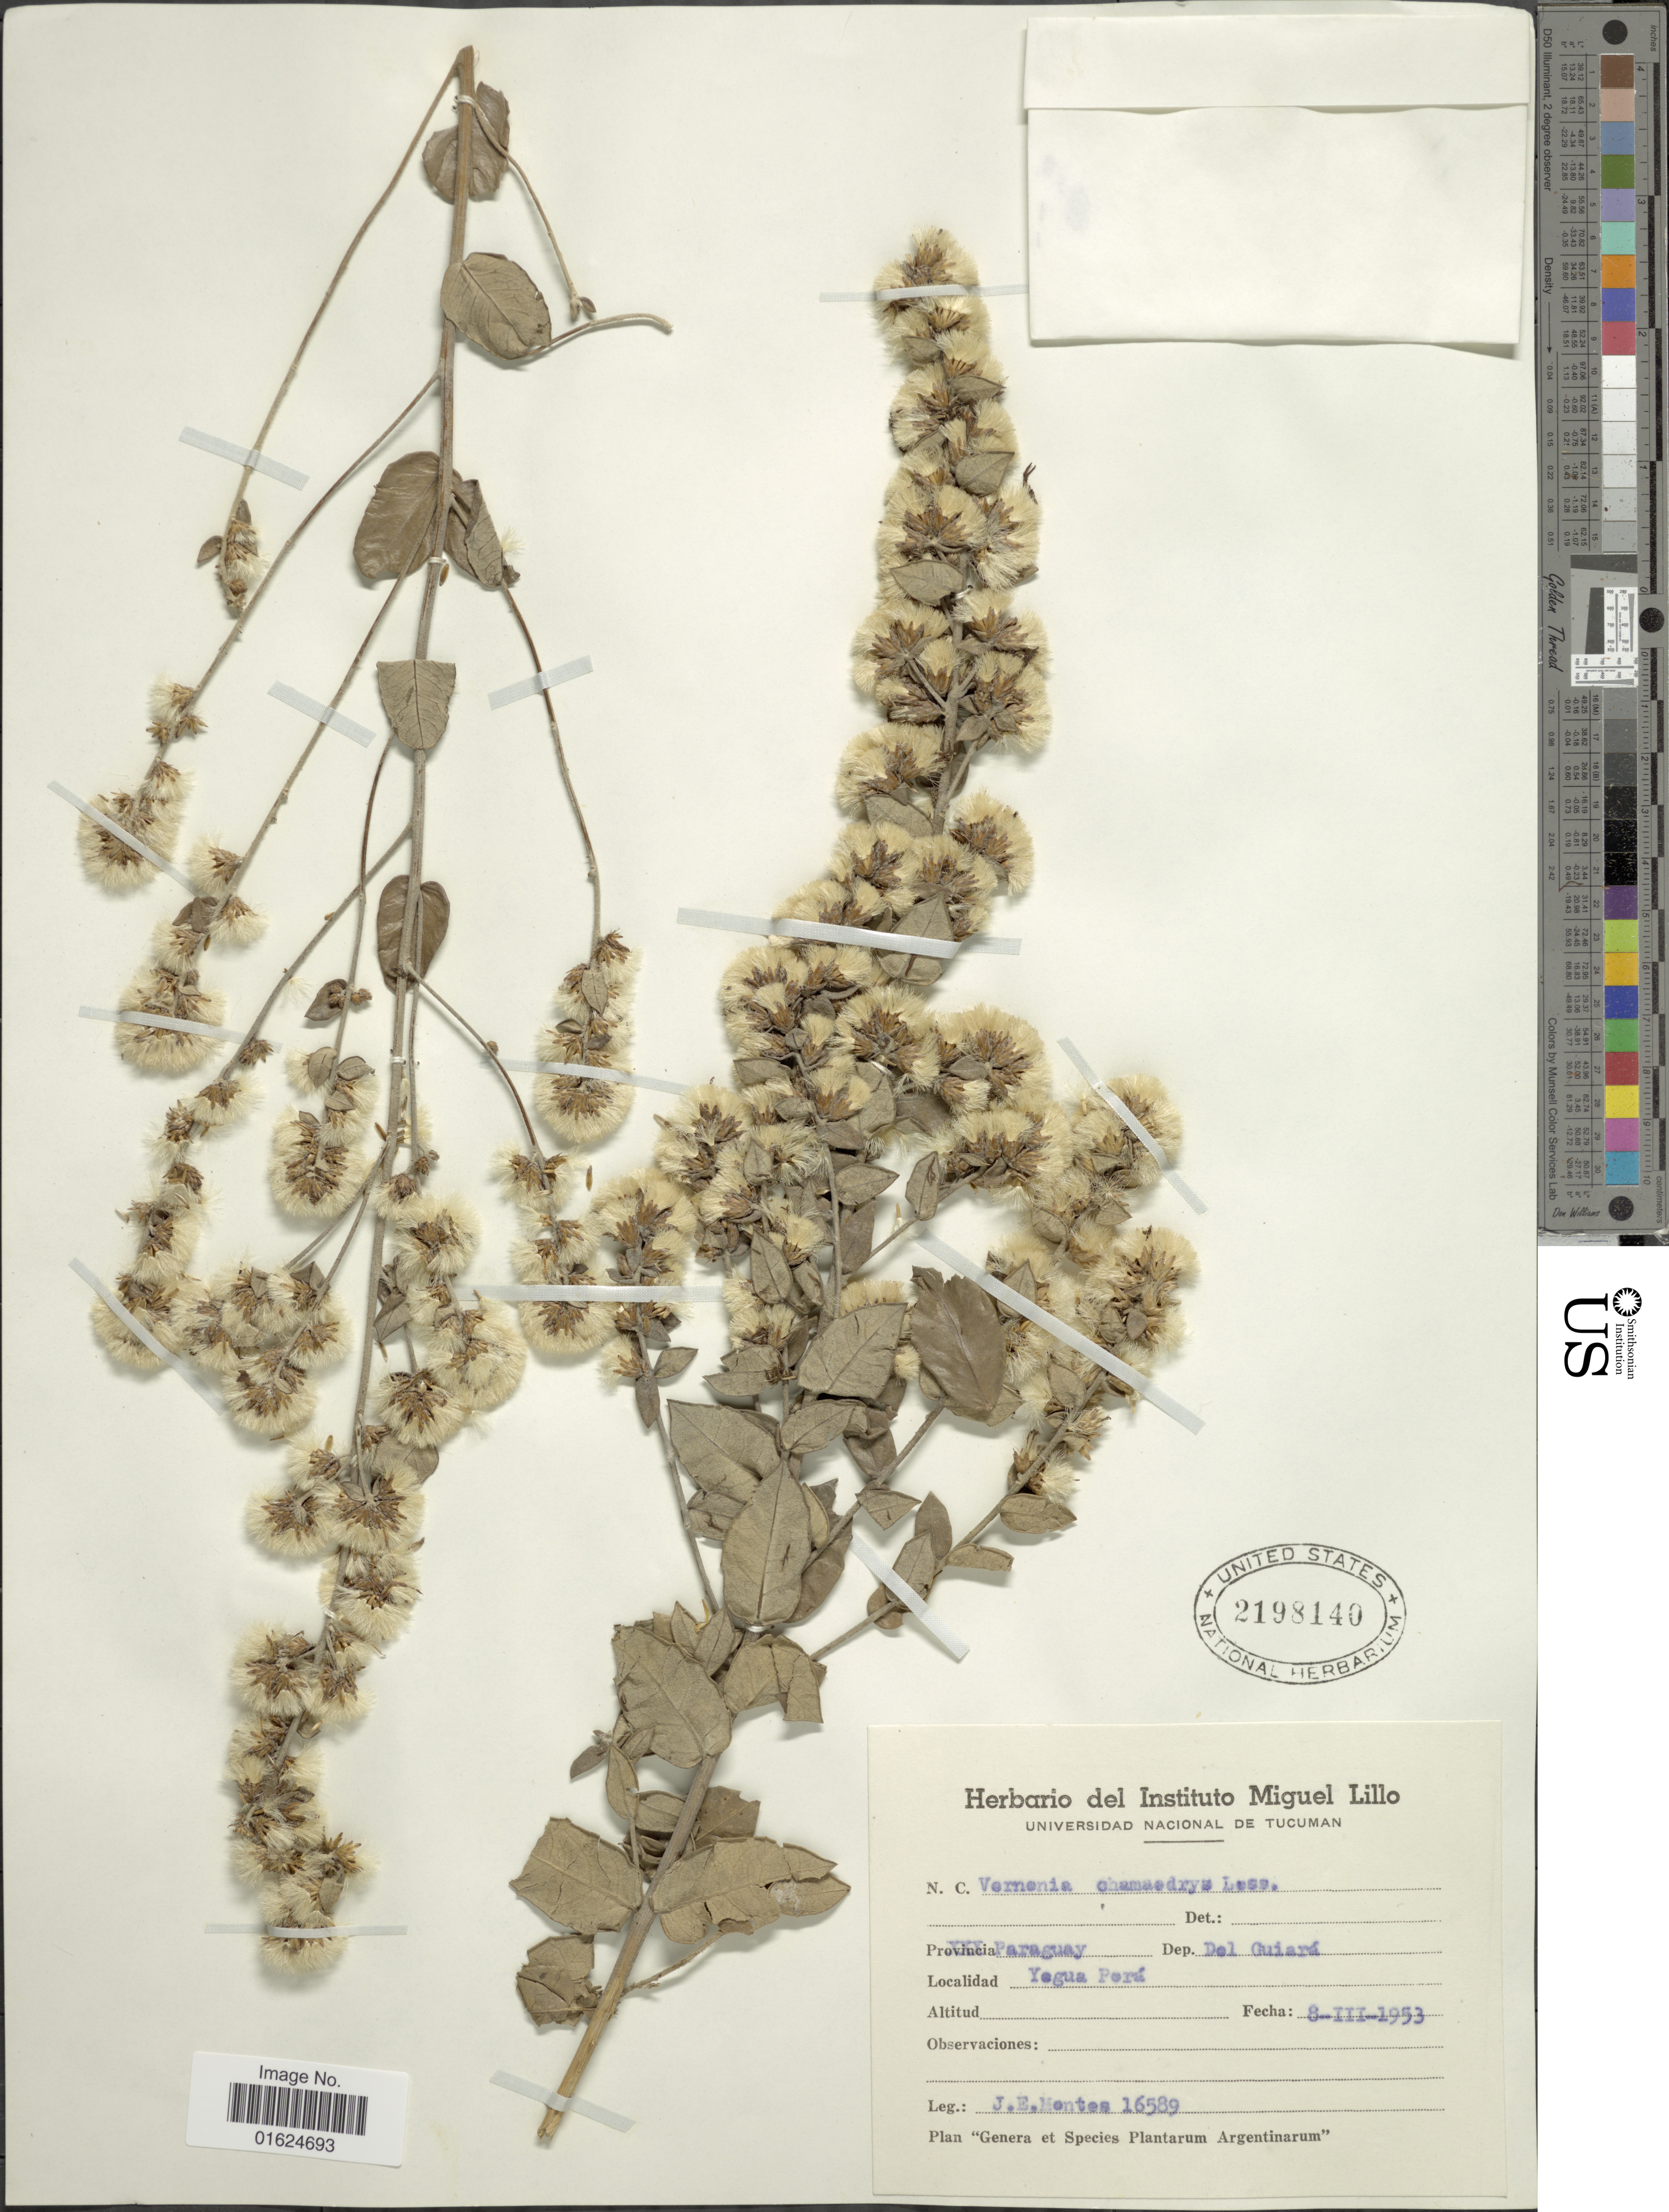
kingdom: Plantae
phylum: Tracheophyta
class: Magnoliopsida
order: Asterales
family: Asteraceae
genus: Vernonanthura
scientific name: Vernonanthura chamaedrys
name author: (Less.) H. Rob.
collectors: J. E. Montes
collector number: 16589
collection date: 1953-03-08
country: Paraguay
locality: Province Paraguay, Dep Guiará, Yegua Perá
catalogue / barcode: US 2198140